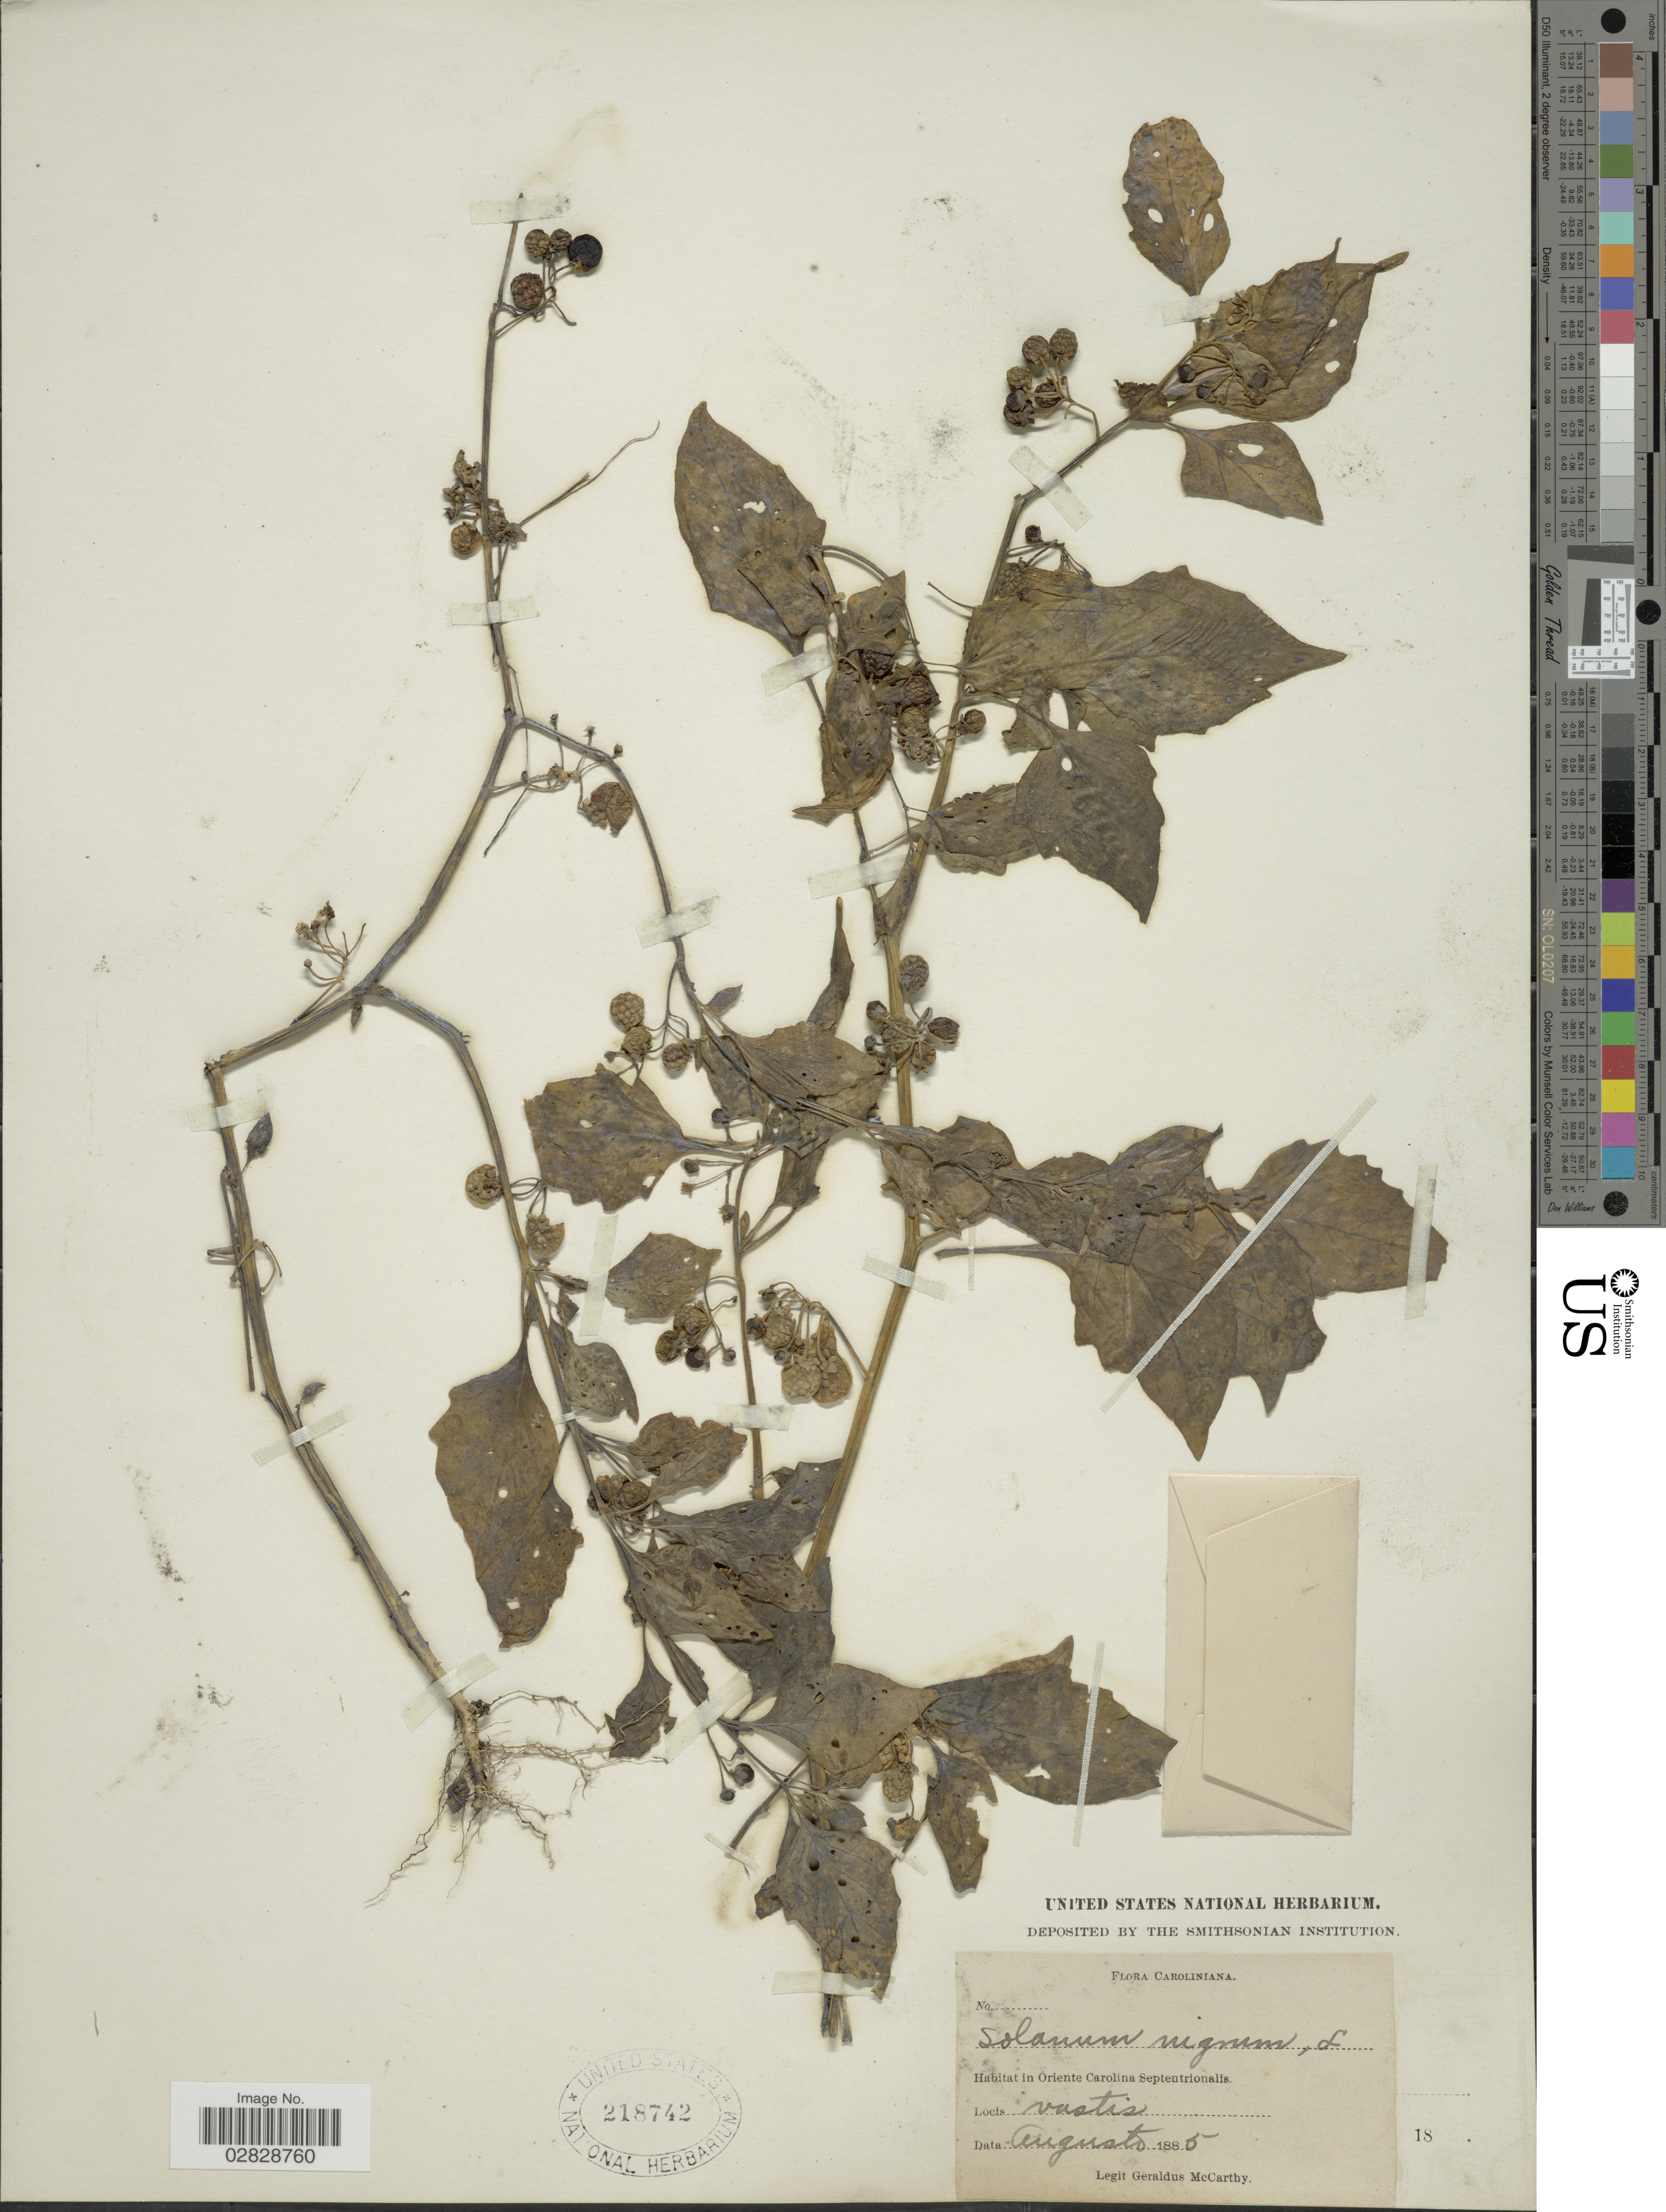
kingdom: Plantae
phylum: Tracheophyta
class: Magnoliopsida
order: Solanales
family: Solanaceae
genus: Solanum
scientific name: Solanum nigrum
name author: L.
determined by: Knapp, S. D.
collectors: M. McCarthy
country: United States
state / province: North Carolina / South Carolina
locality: Carolina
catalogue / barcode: US 218742